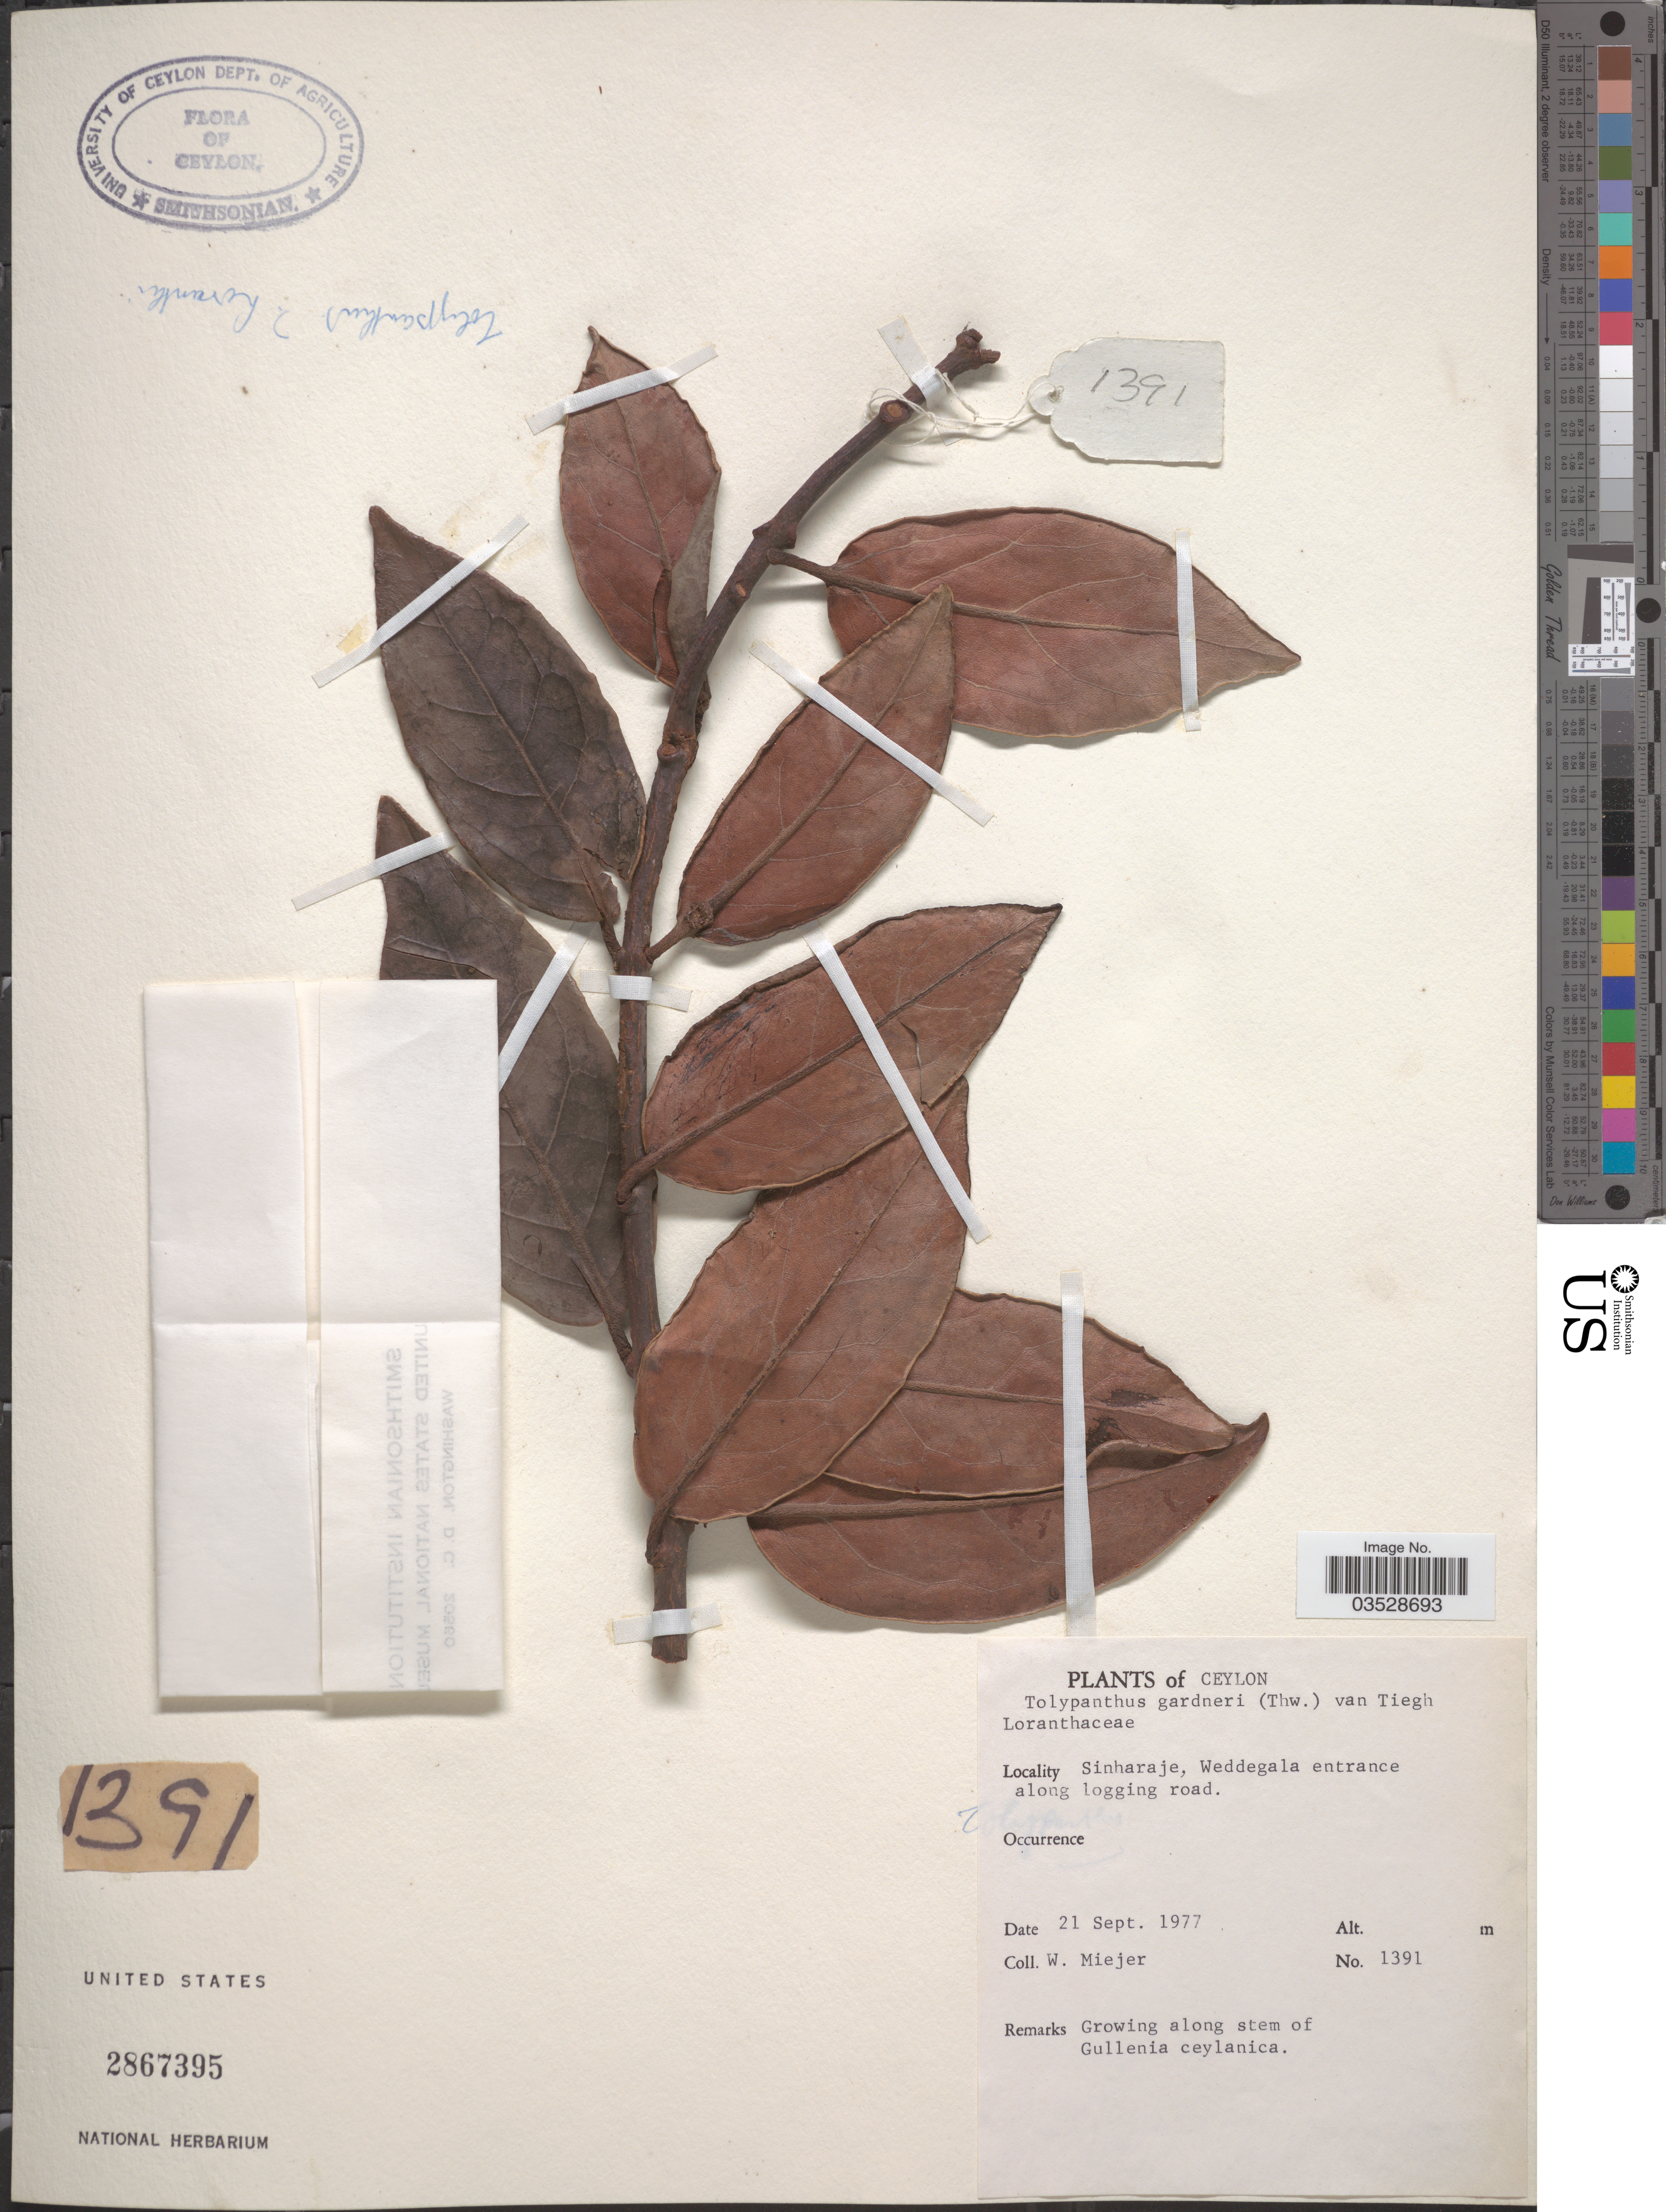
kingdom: Plantae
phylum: Tracheophyta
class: Magnoliopsida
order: Santalales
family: Loranthaceae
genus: Tolypanthus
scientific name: Tolypanthus gardneri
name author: Tiegh.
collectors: W. Meijer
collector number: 1391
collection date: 1977-09-21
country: Sri Lanka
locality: Ceylon. Sinharaje, Weddegala entrance along logging road.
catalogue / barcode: US 2867395